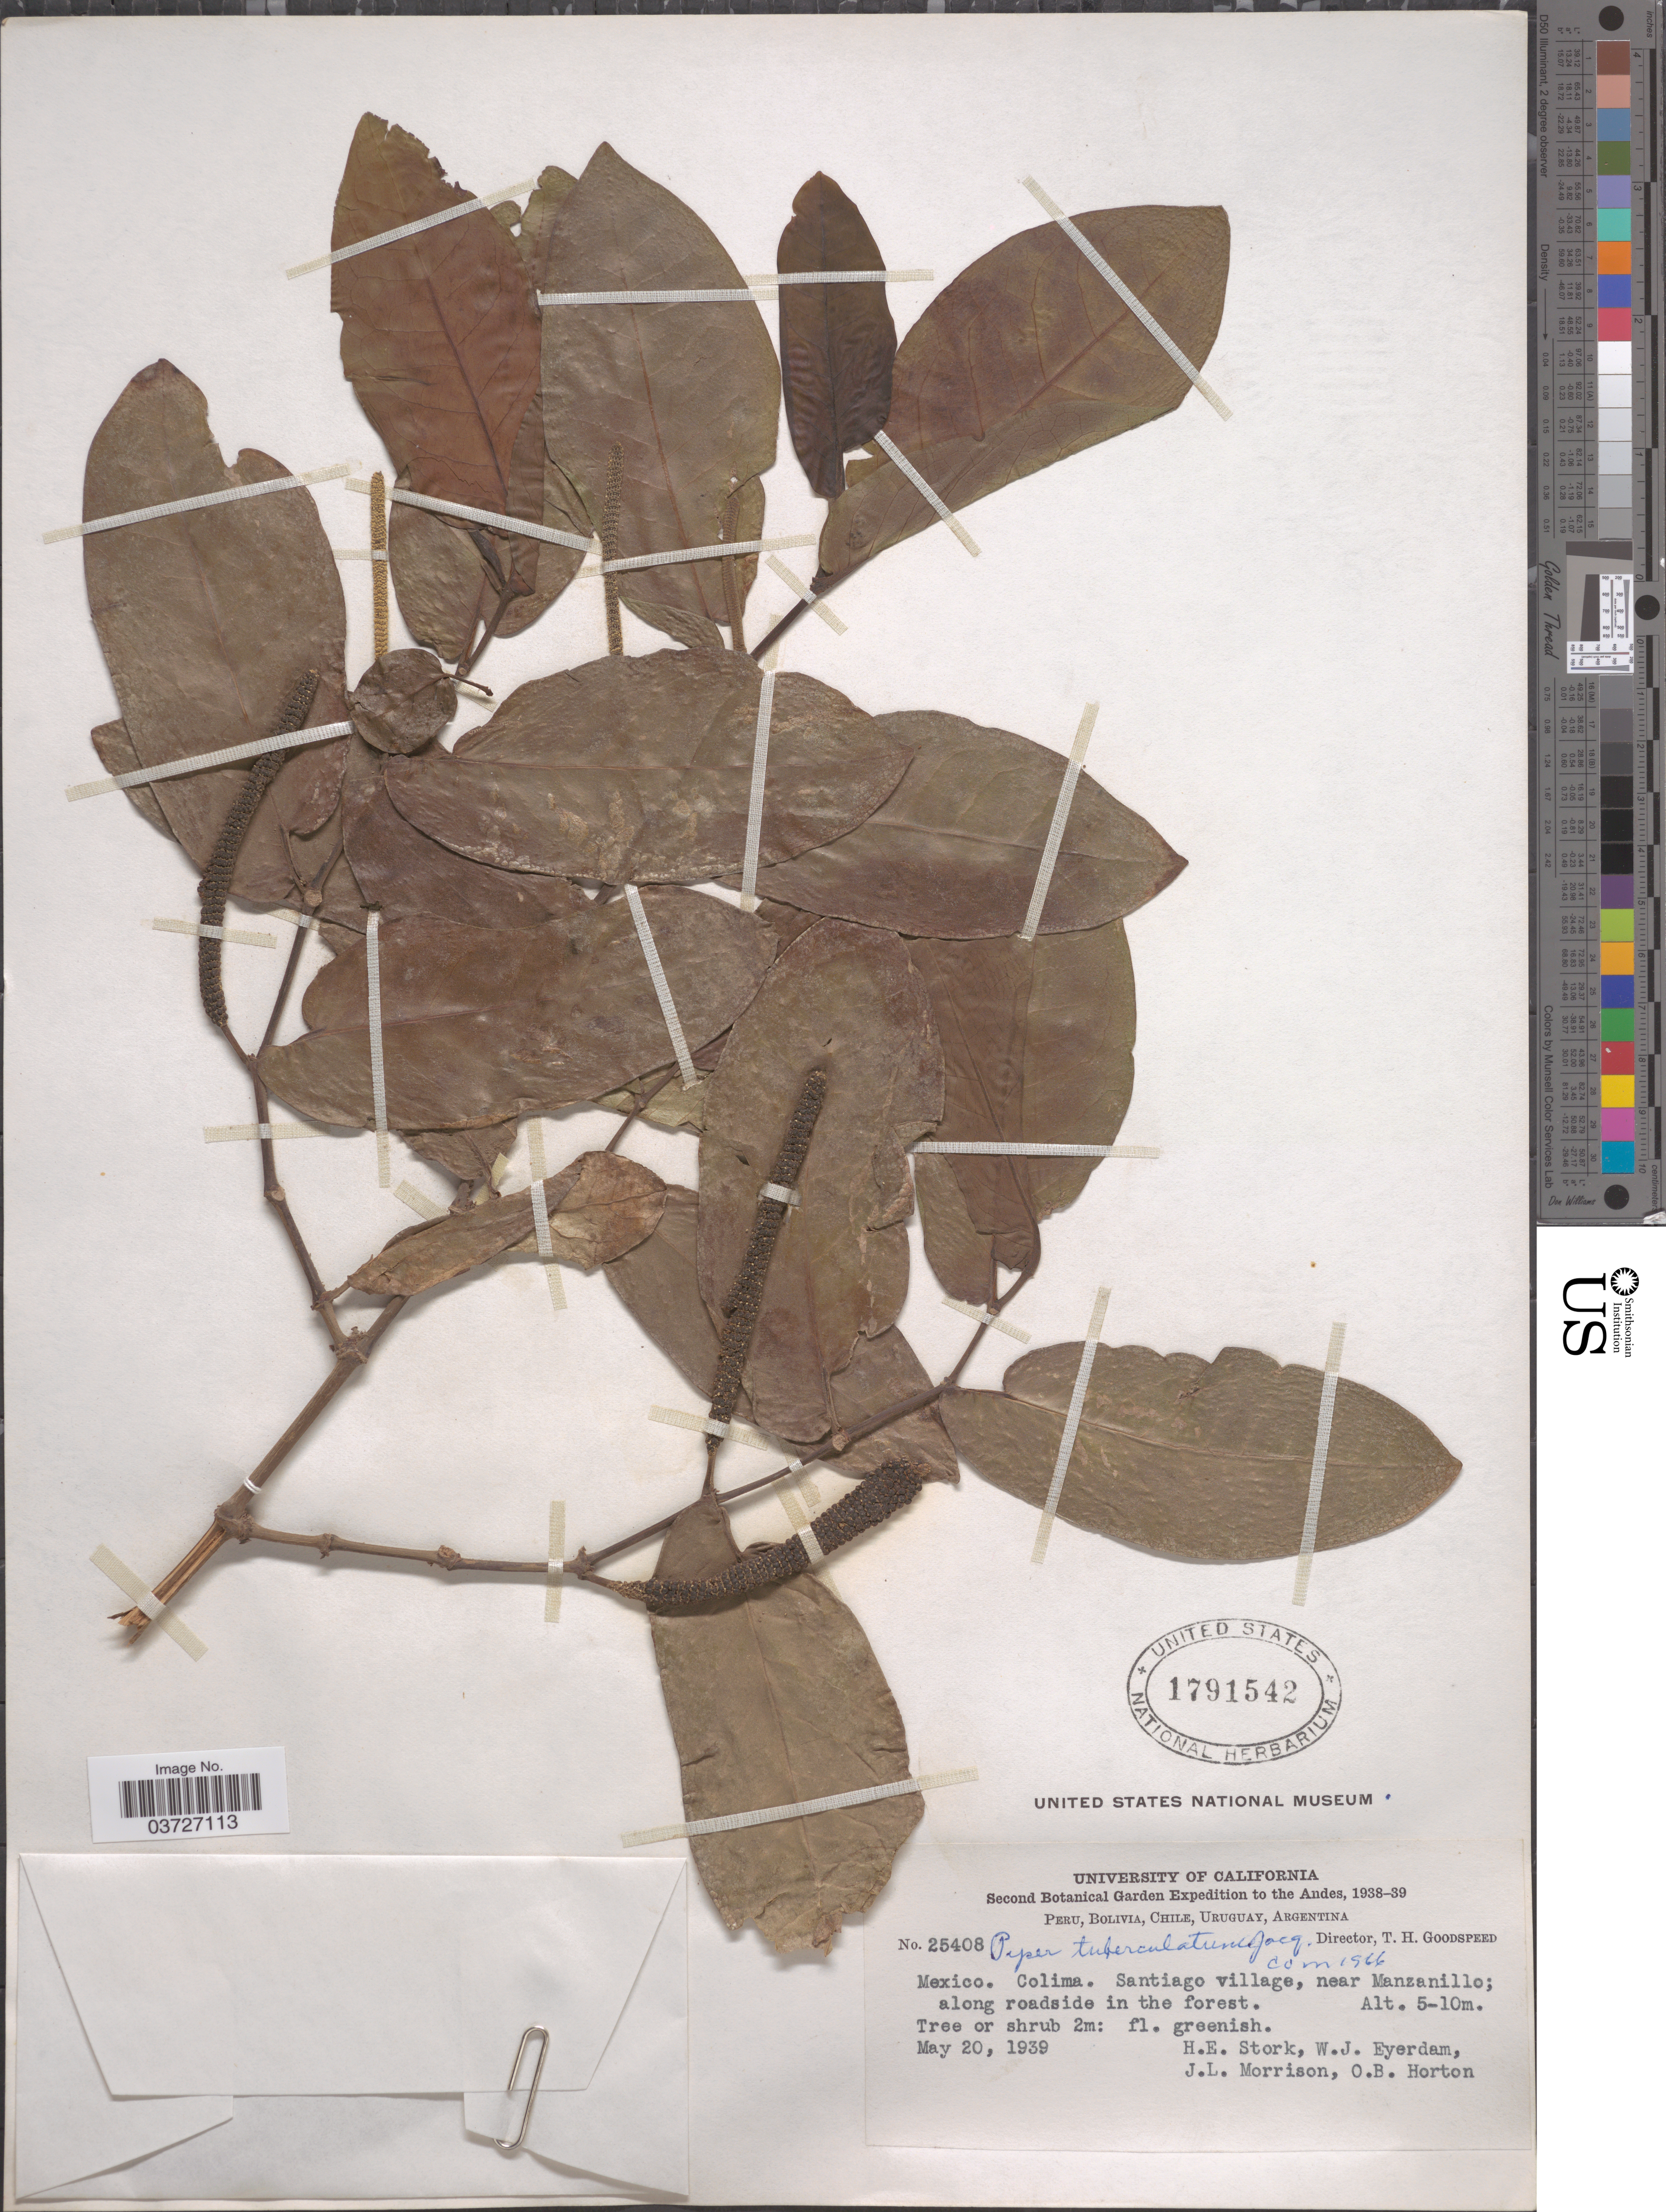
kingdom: Plantae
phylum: Tracheophyta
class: Magnoliopsida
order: Piperales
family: Piperaceae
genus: Piper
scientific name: Piper tuberculatum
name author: Jacq.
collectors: H. E. Stork, W. J. Eyerdam, J. Morrison & O. B. Horton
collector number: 25408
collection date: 1939-05-20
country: Mexico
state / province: Colima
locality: The Andes. Santiago village, near Manzanillo; along roadside in the forest.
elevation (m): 5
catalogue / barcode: US 1791542